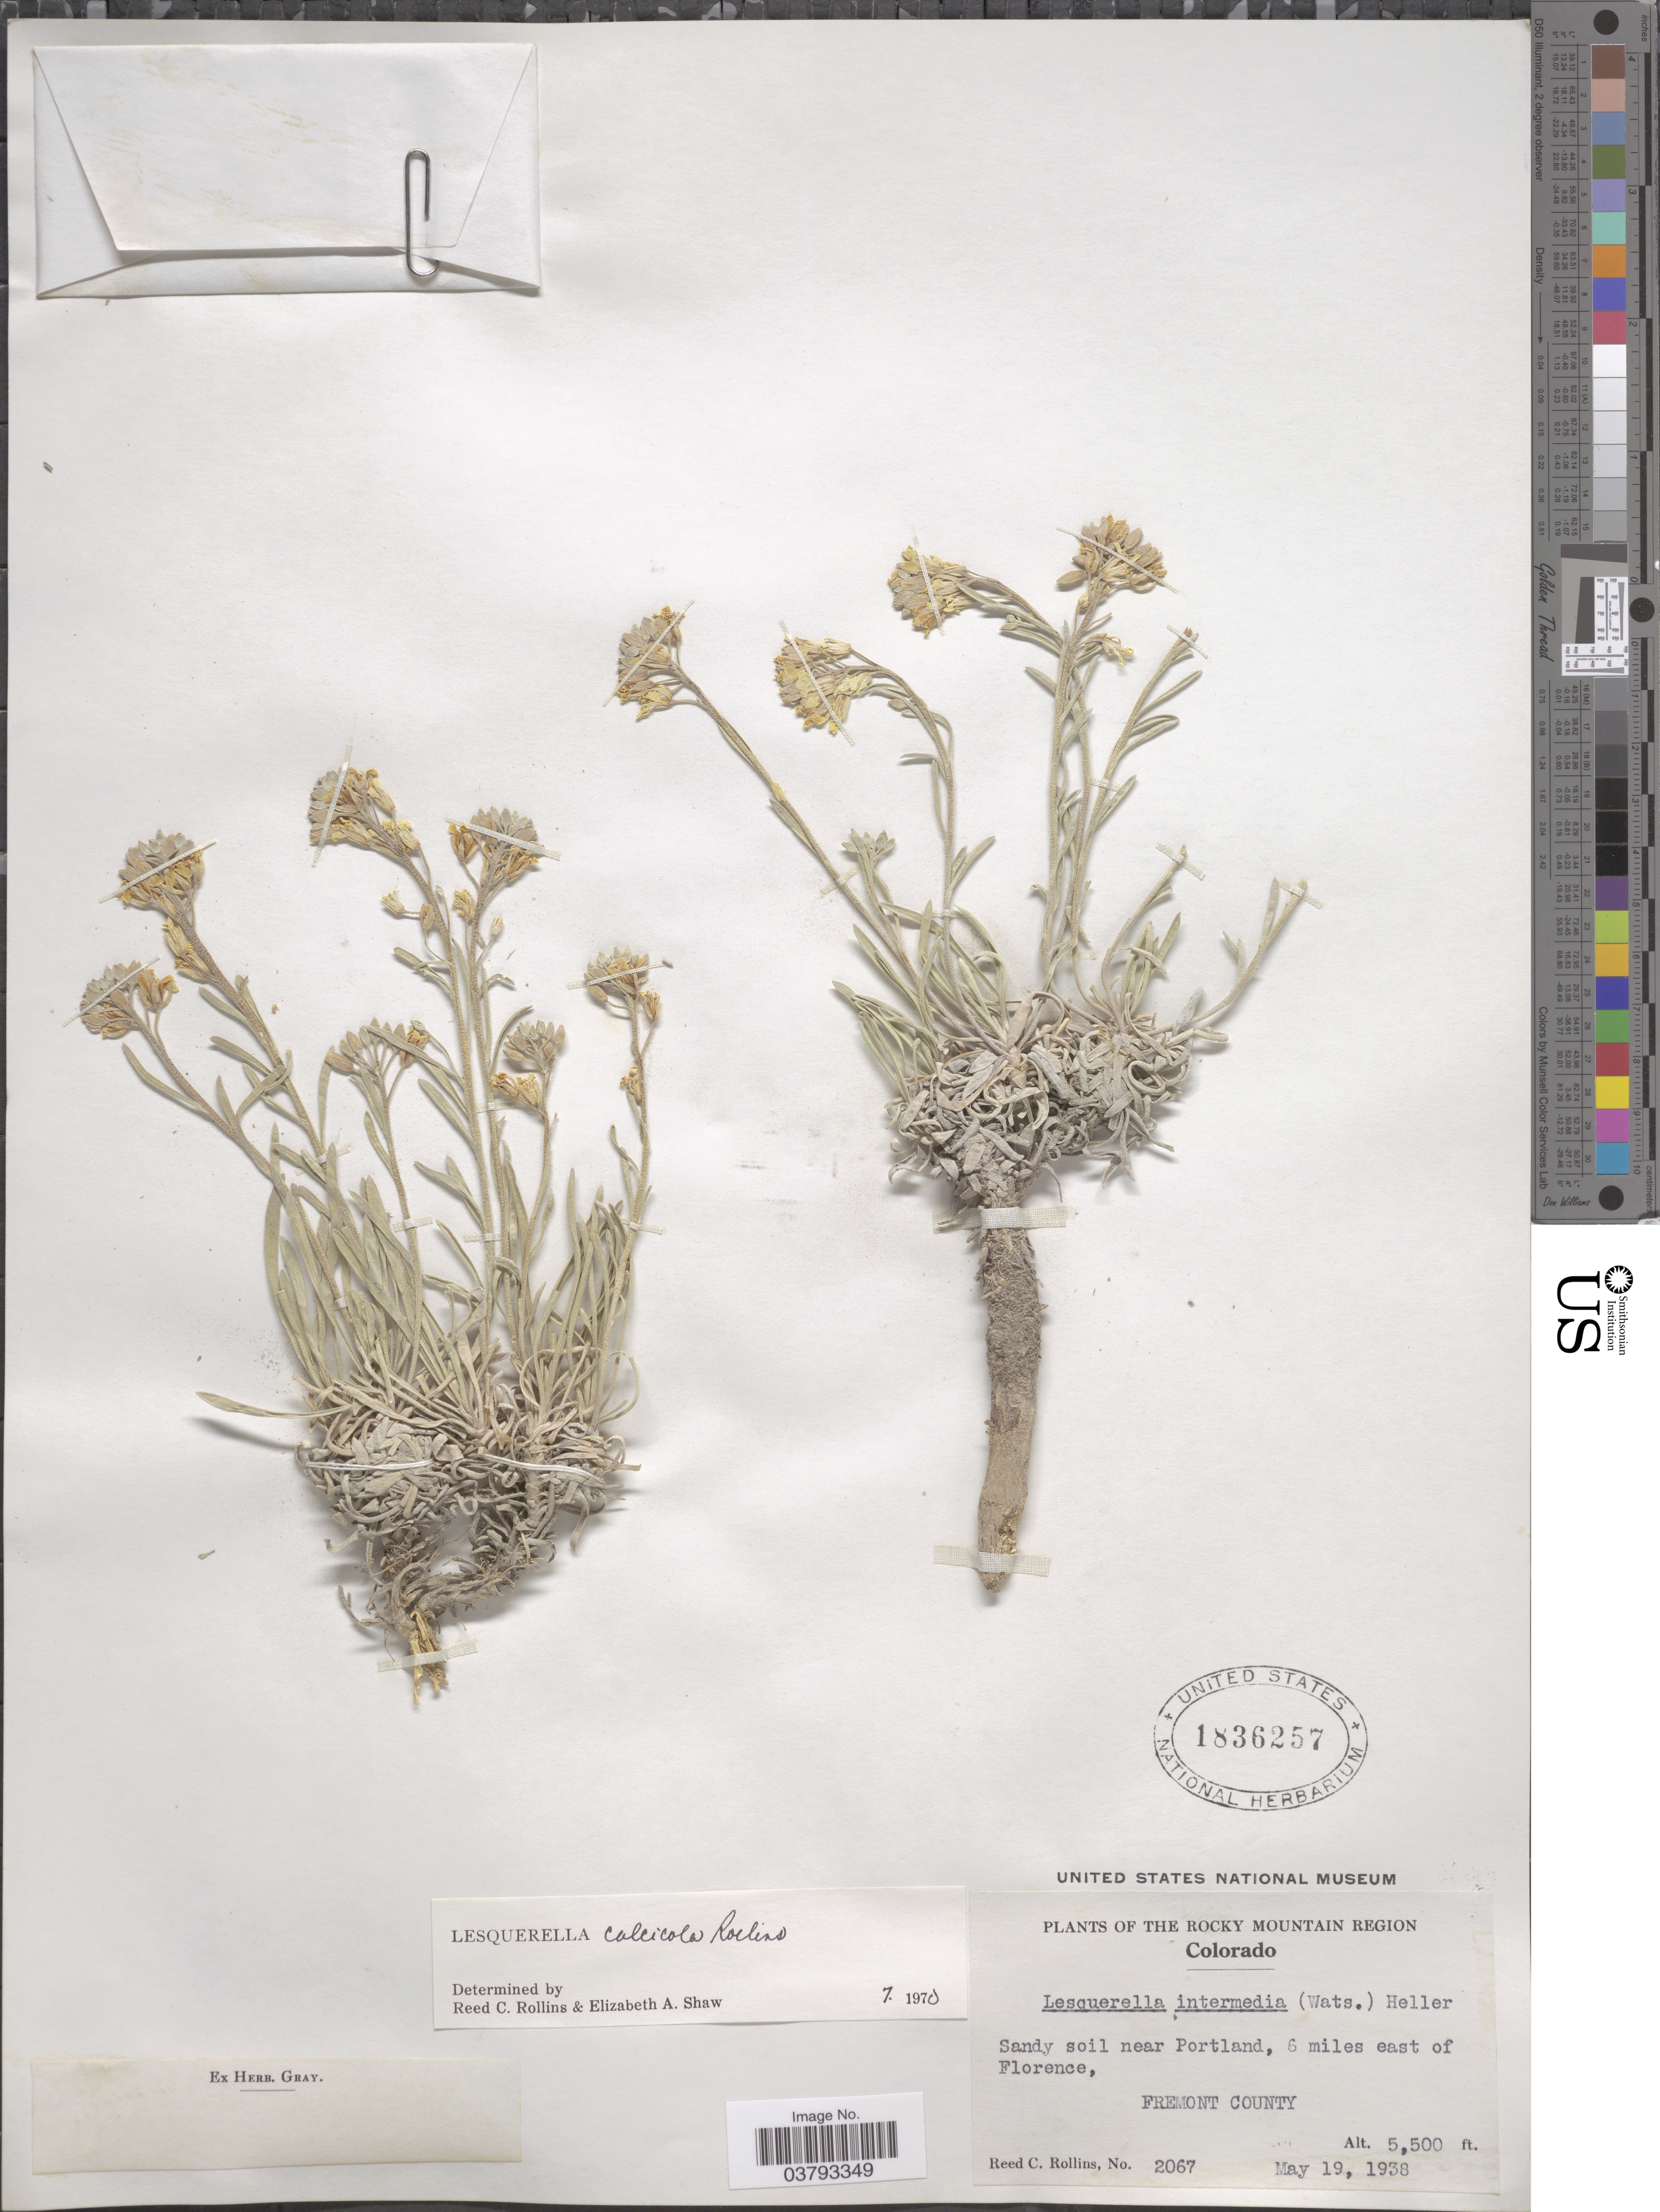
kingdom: Plantae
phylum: Tracheophyta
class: Magnoliopsida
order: Brassicales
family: Brassicaceae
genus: Lesquerella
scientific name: Lesquerella calcicola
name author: Rollins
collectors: R. C. Rollins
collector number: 2067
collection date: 1938-05-19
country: United States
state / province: Colorado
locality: The Rocky Mountain Region. Sandy soil near Portland, 6 miles east of Florence, Fremont County.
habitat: sandy soil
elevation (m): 1676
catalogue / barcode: US 1836257